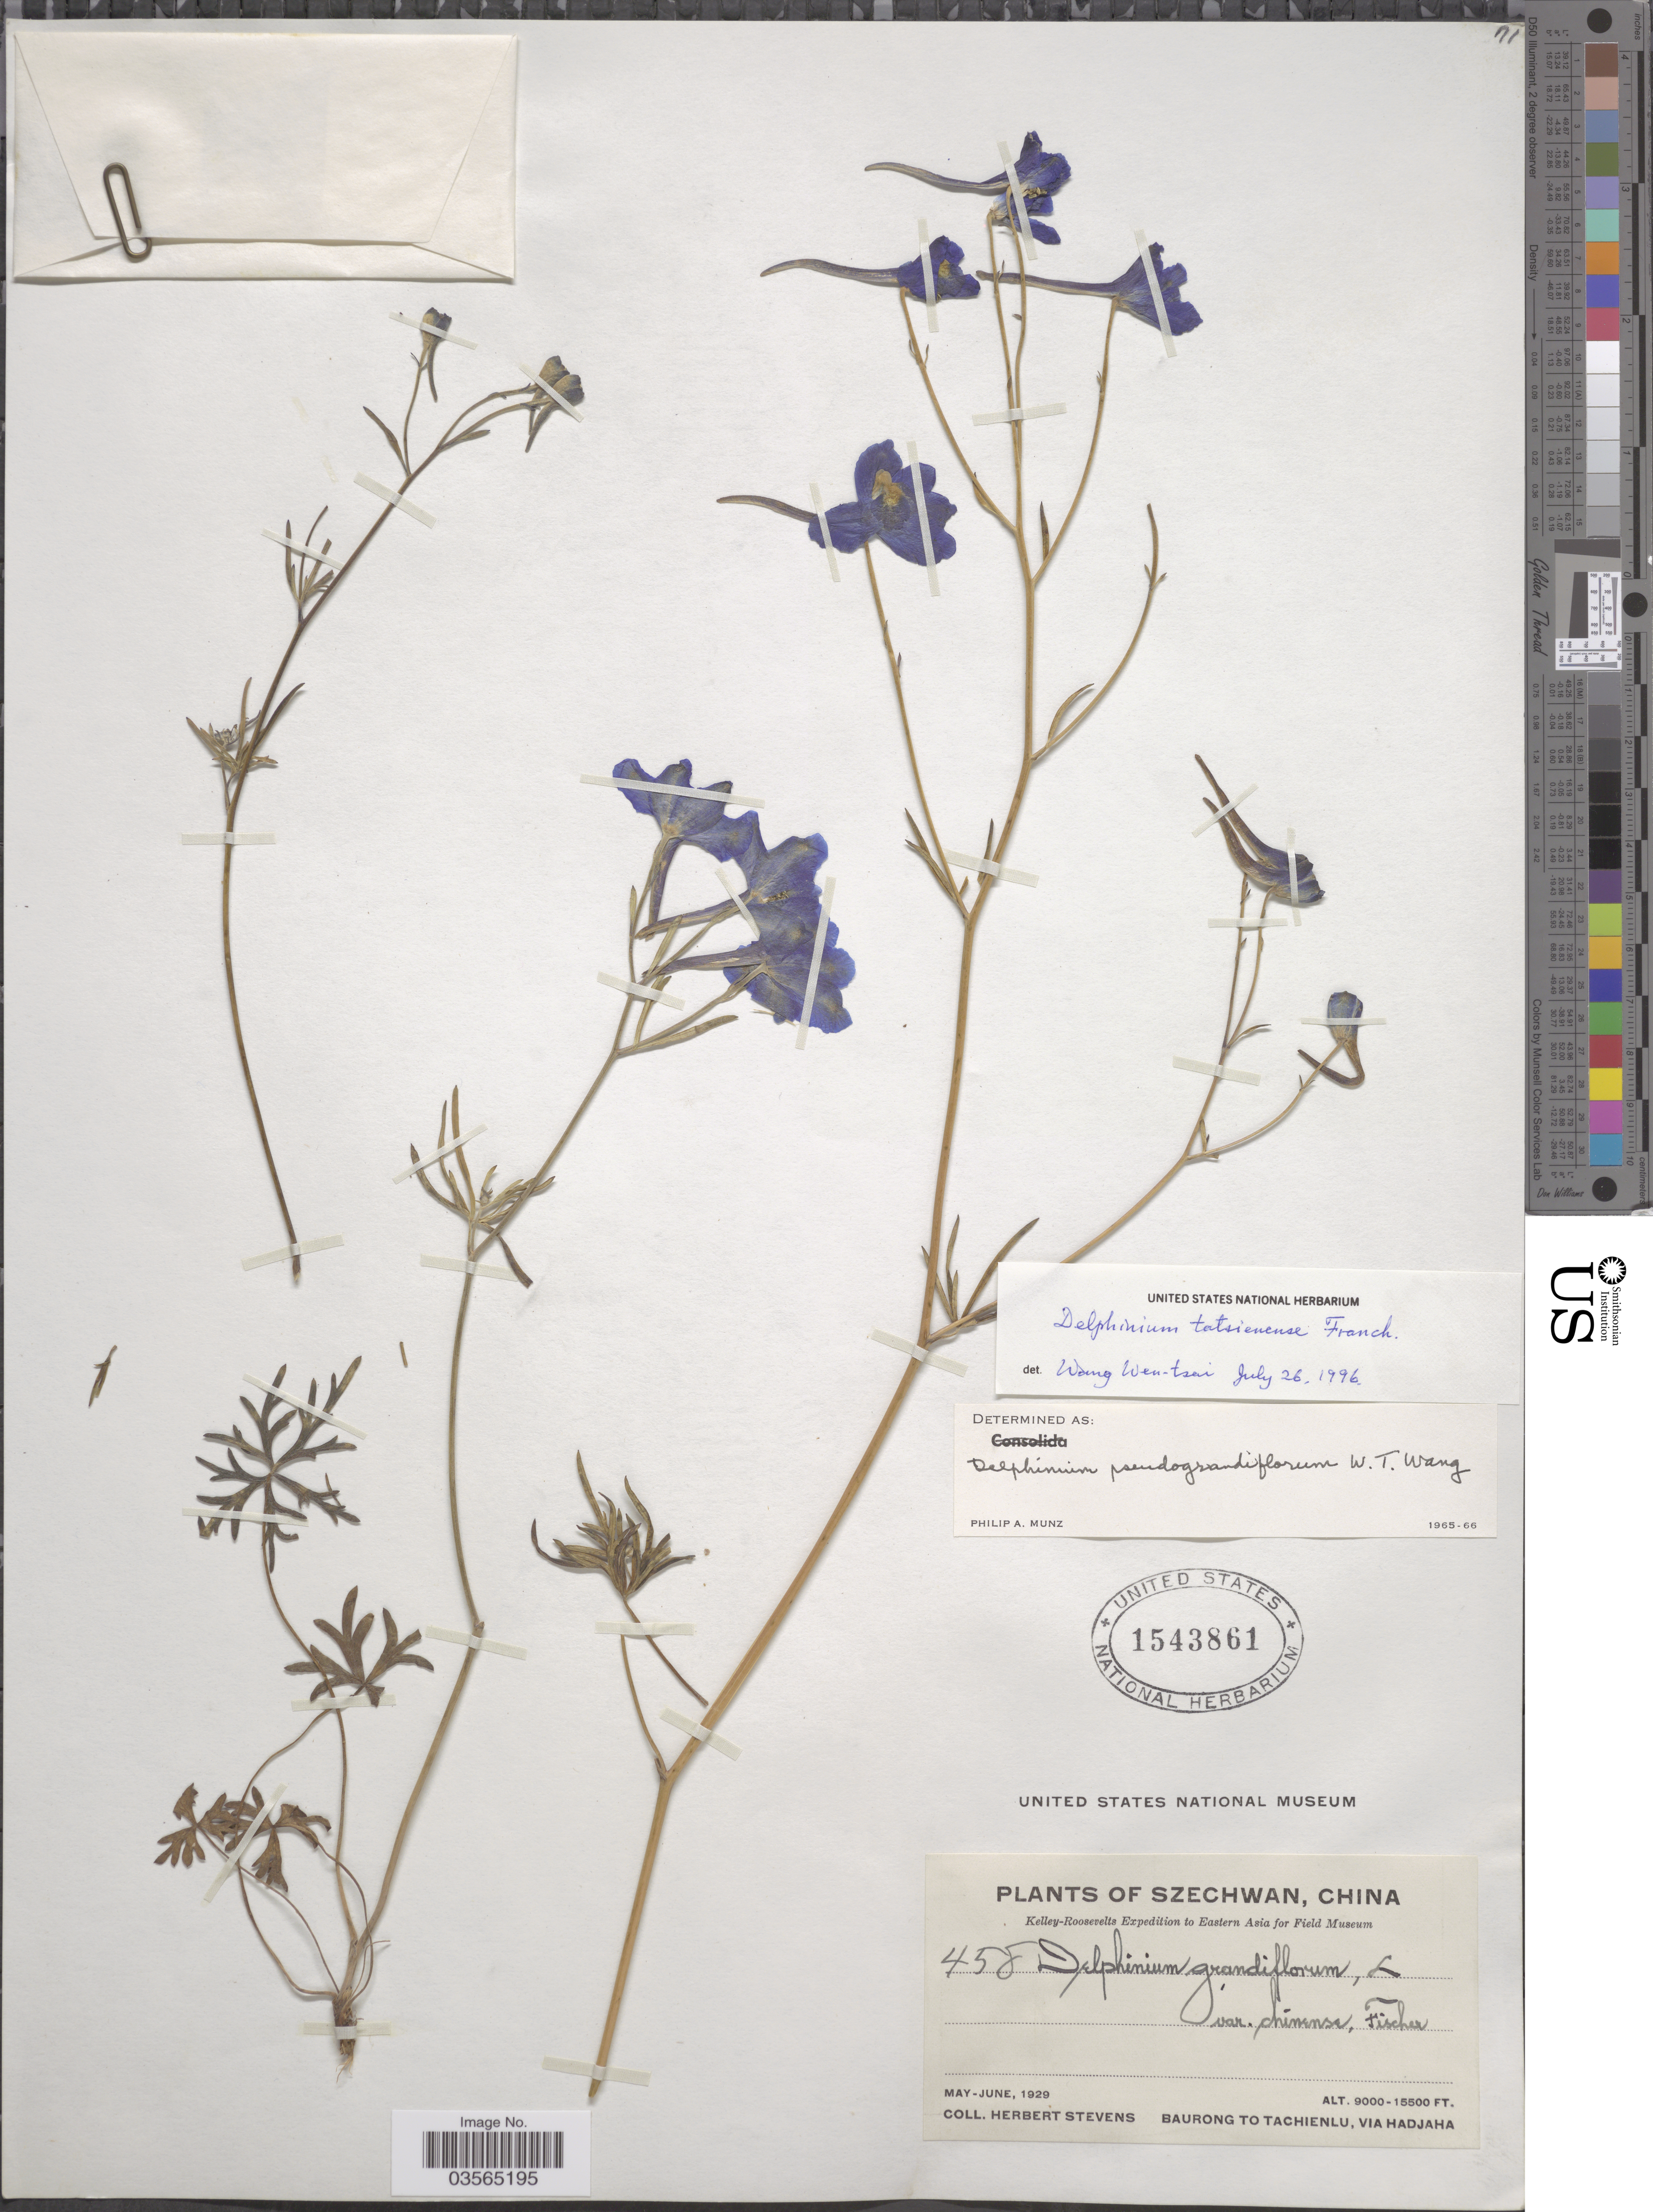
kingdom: Plantae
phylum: Tracheophyta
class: Magnoliopsida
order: Ranunculales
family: Ranunculaceae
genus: Delphinium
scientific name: Delphinium tatsienense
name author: Franch.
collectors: H. Stevens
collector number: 458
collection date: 1929-05/1929-06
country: China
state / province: Sichuan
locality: Szechwan. Baurong to Tachienlu, via Hadjaha. Eastern Asia.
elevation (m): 2743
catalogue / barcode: US 1543861